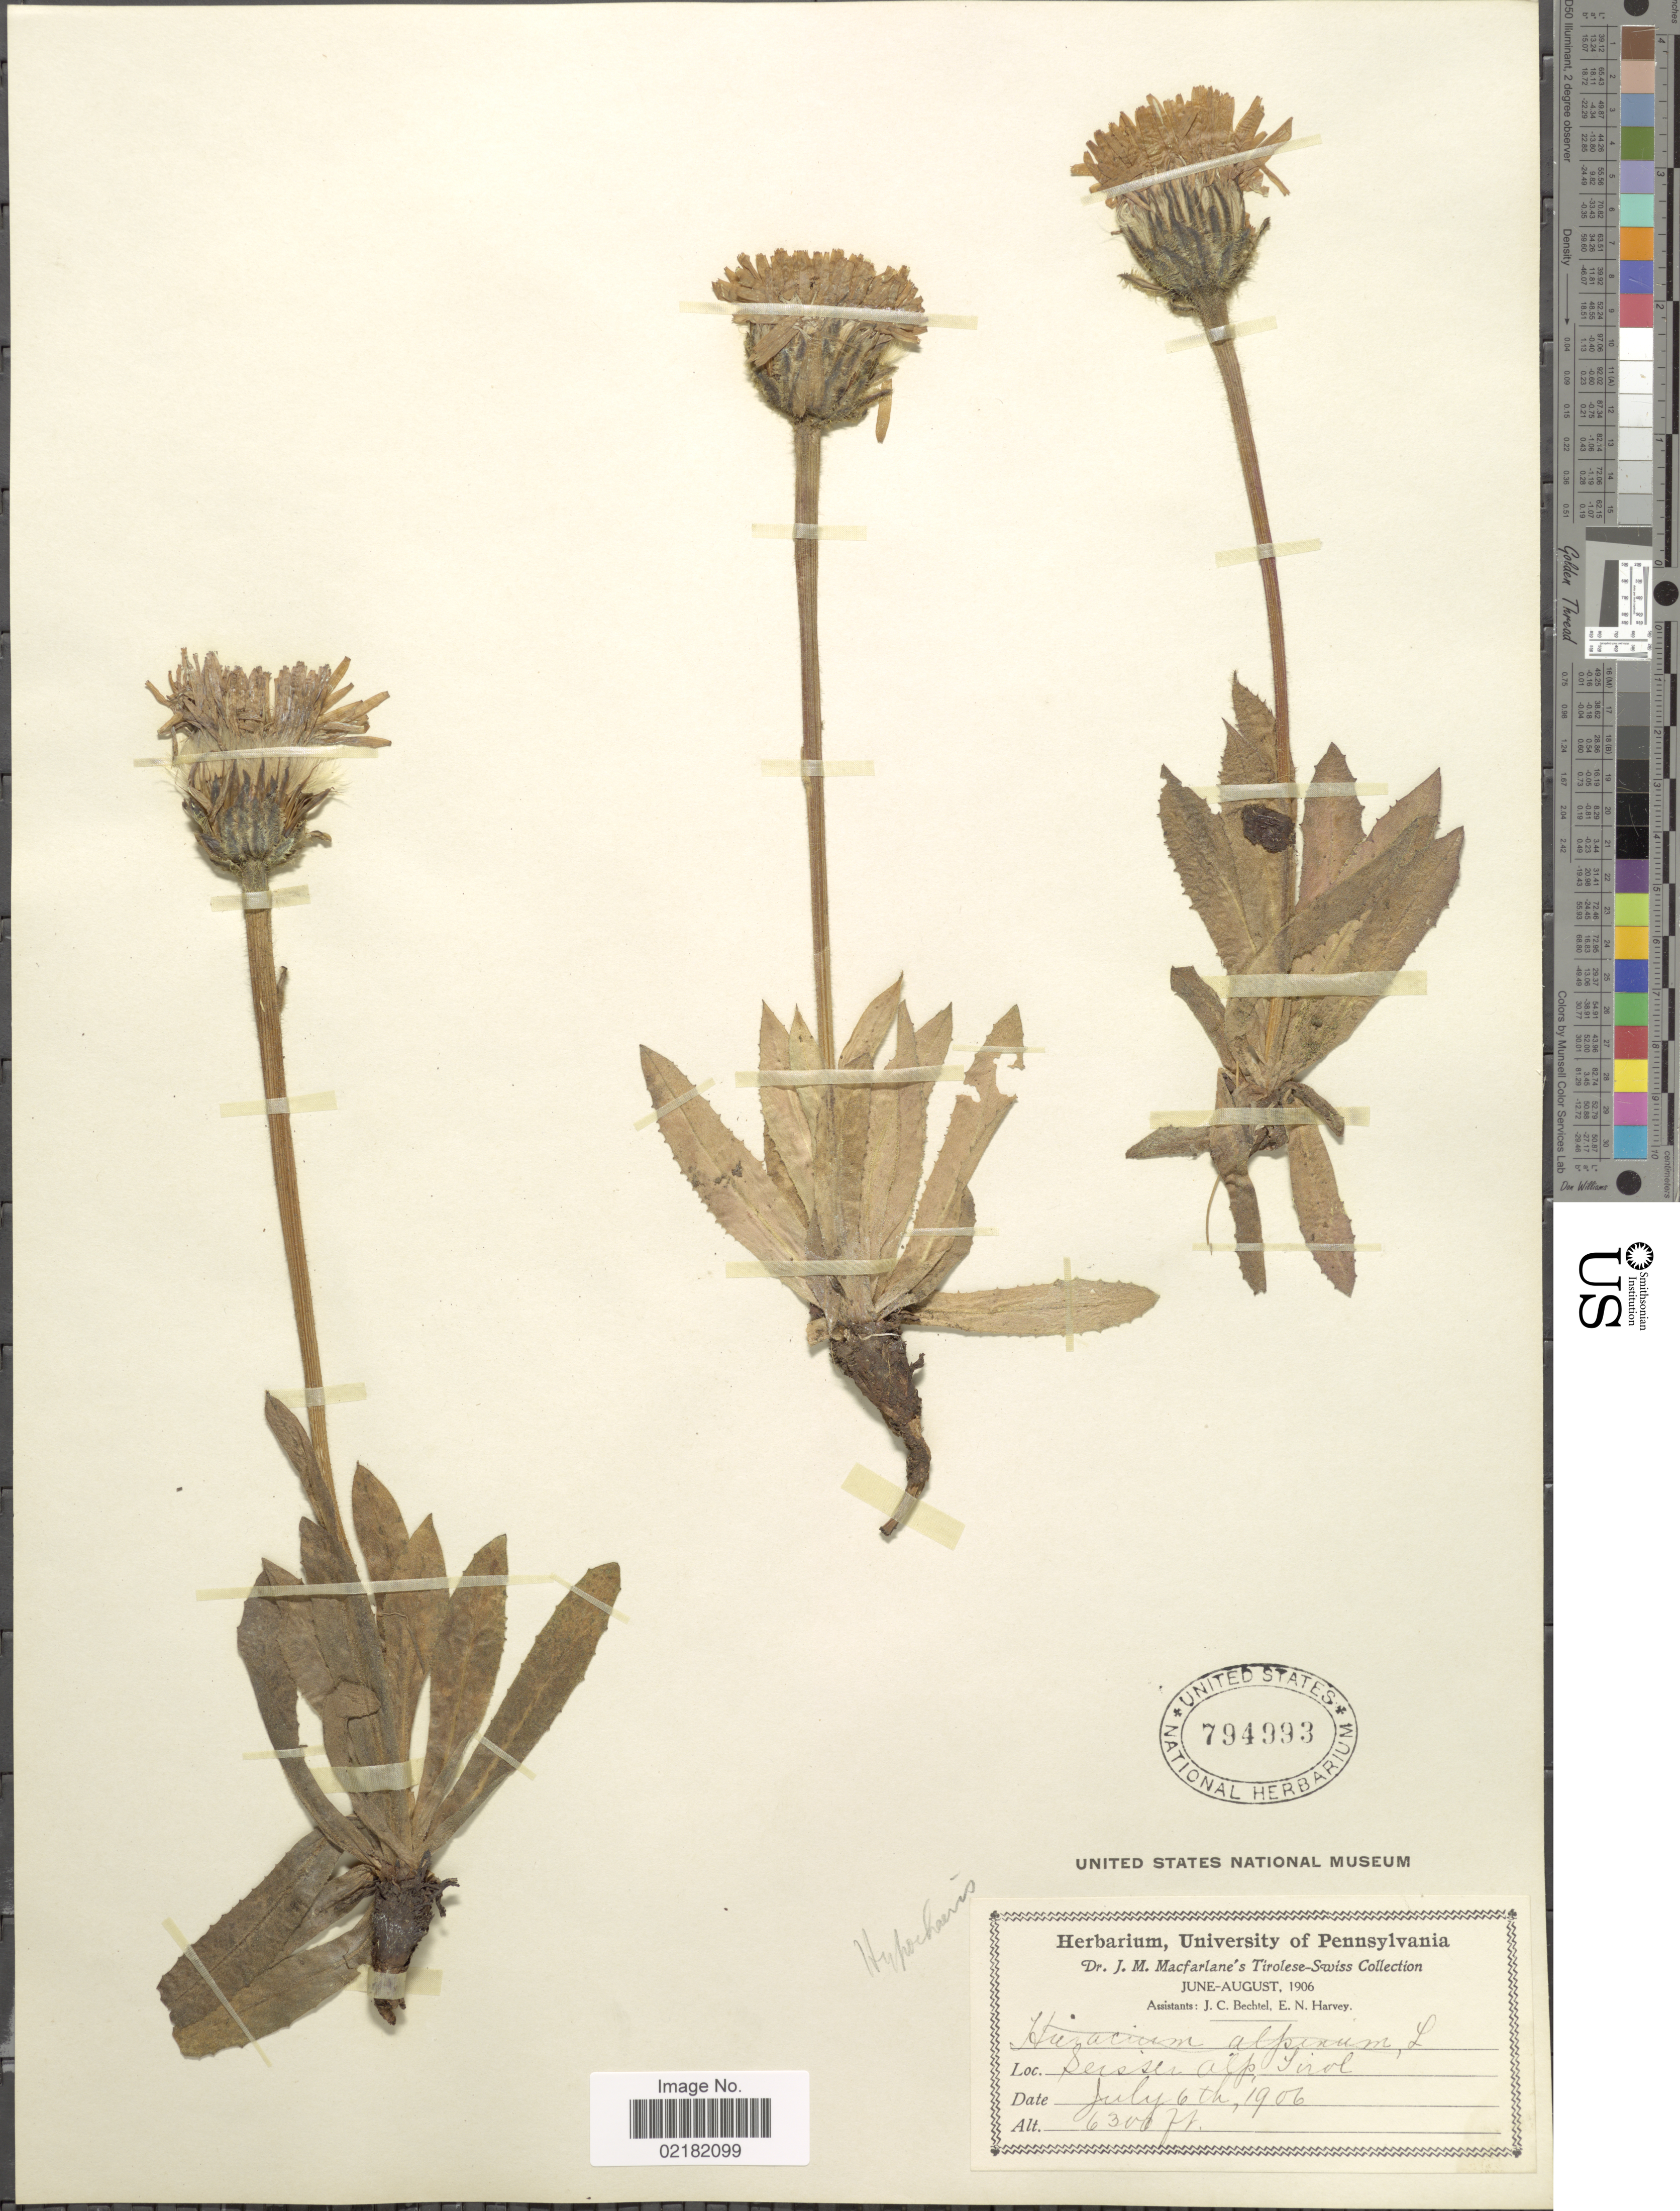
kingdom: Plantae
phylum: Tracheophyta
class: Magnoliopsida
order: Asterales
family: Asteraceae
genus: Hieracium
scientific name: Hieracium alpinum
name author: L.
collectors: J. Macfarlane, J. Bechtel & E. Harvey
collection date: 1906-07-06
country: Italy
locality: Suisse Alp, Tirol.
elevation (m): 1920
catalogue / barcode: US 794993